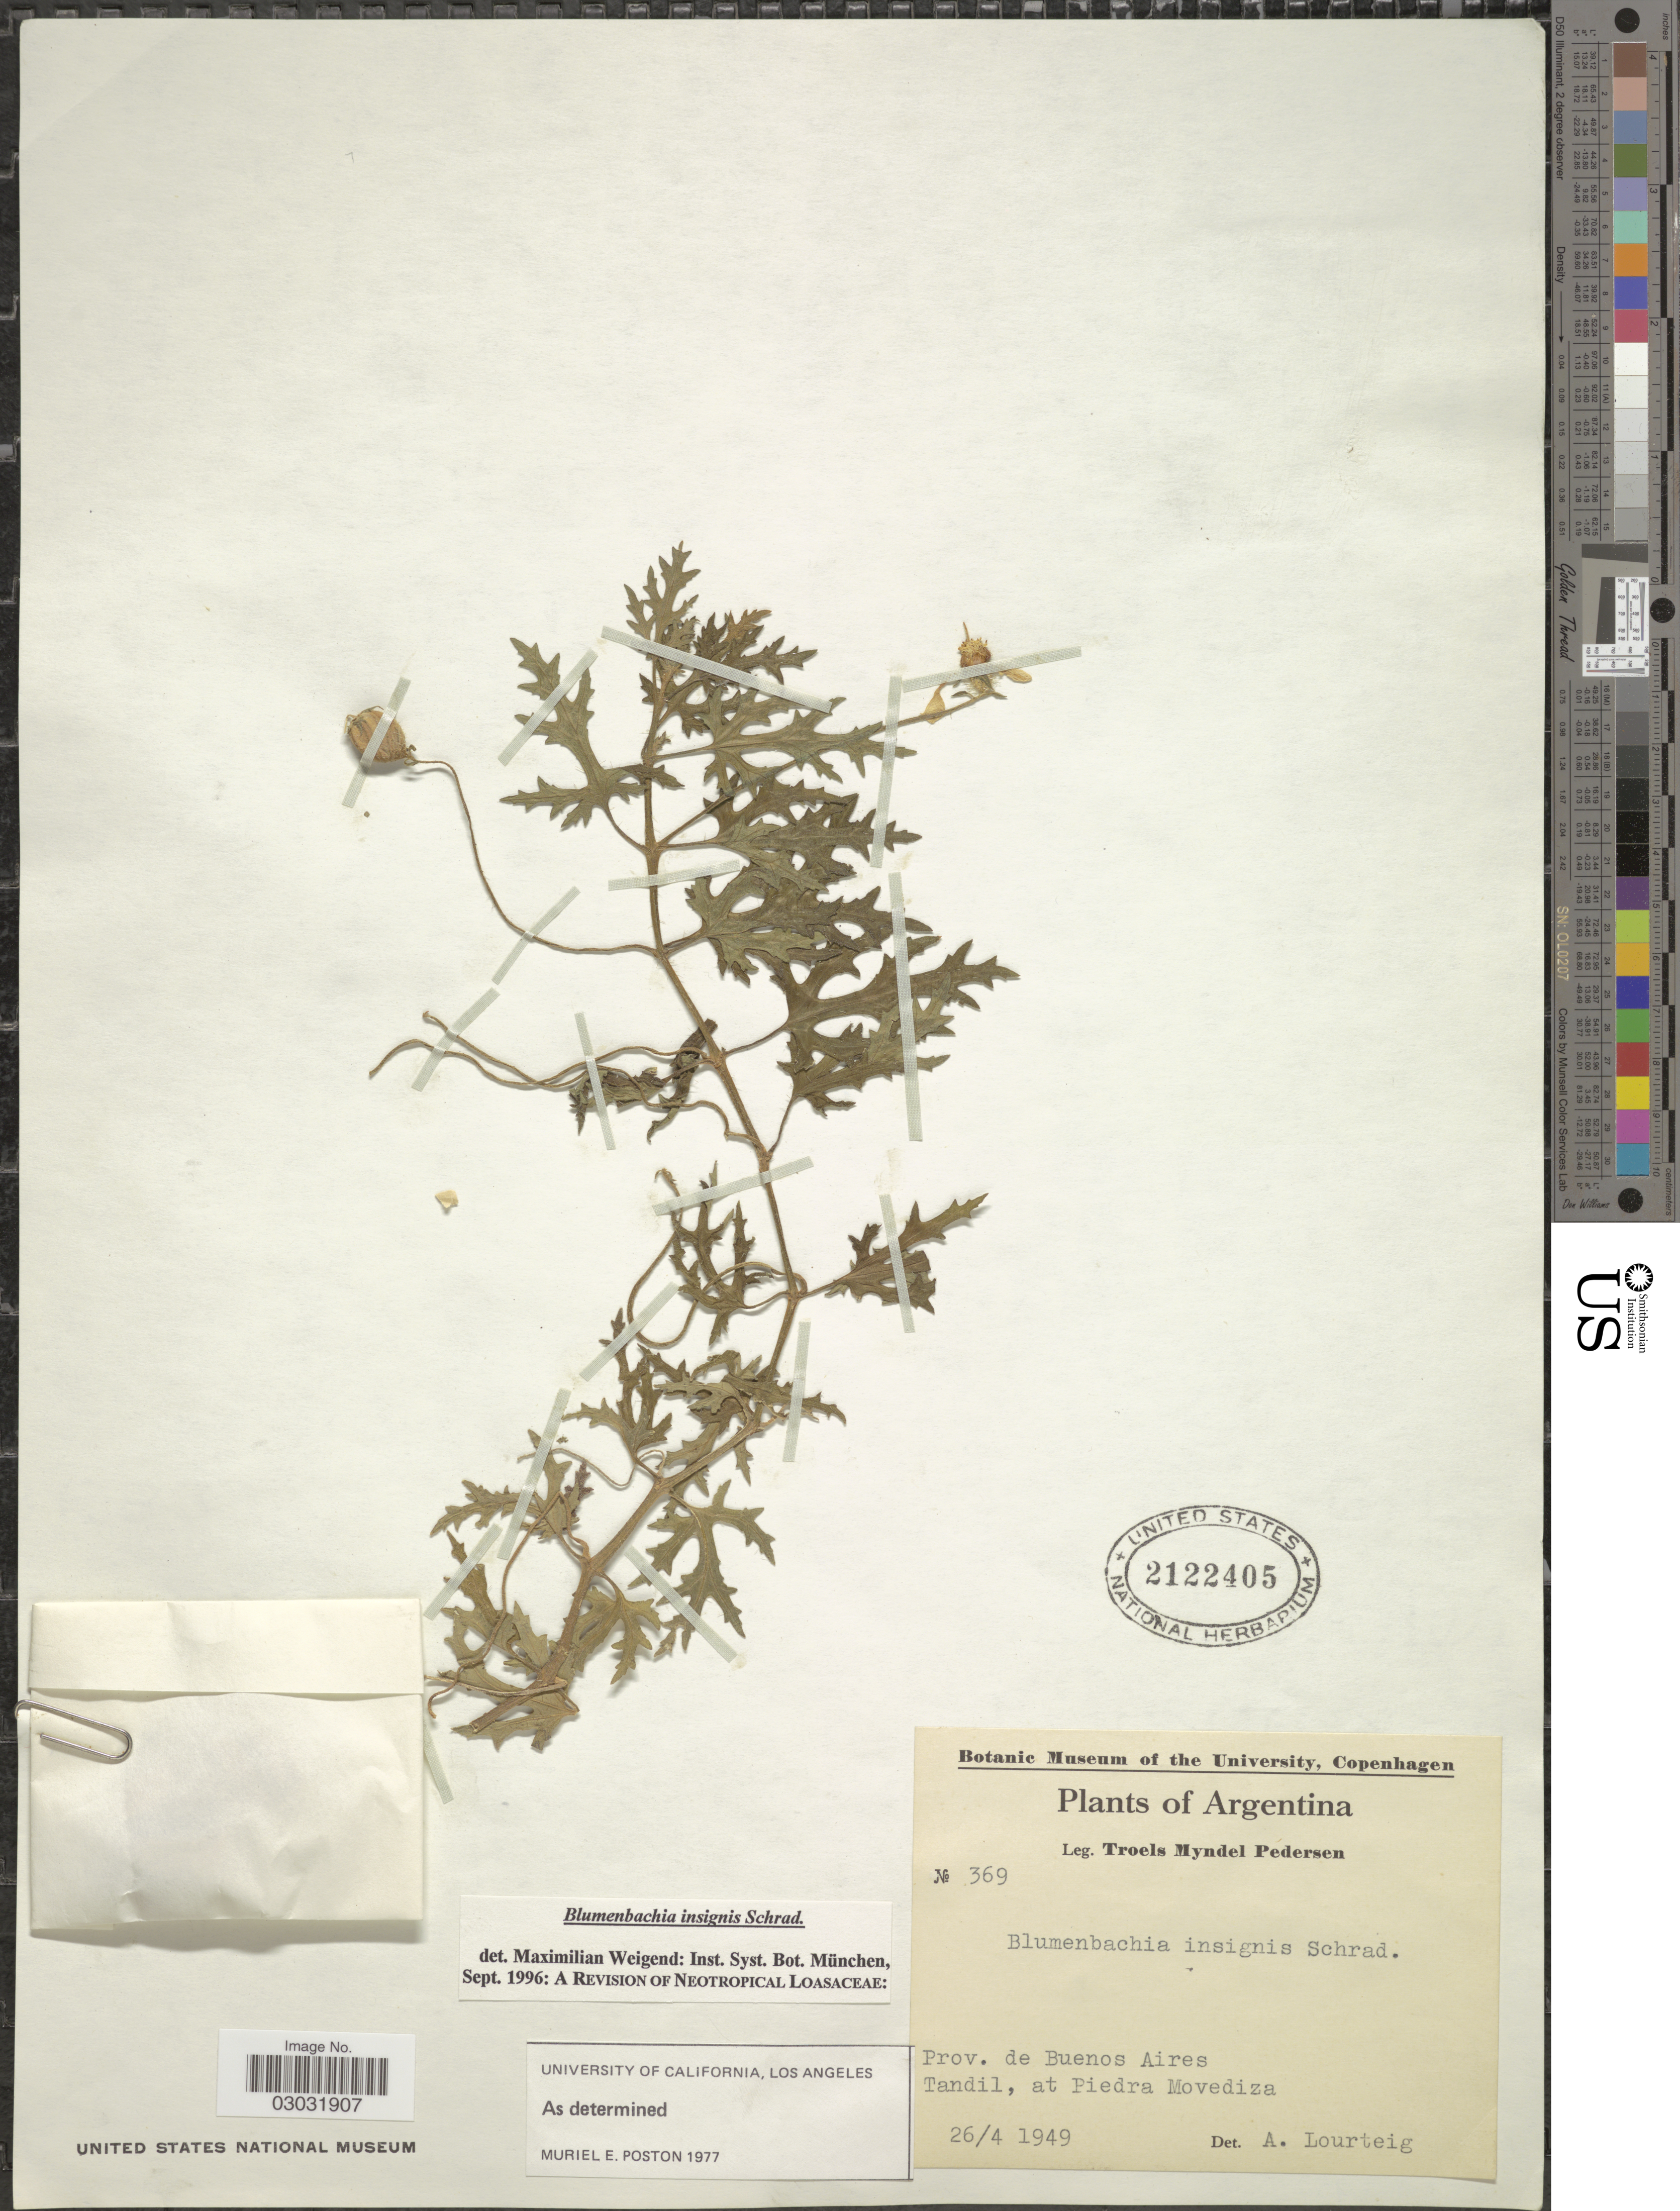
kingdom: Plantae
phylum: Tracheophyta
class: Magnoliopsida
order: Cornales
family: Loasaceae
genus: Blumenbachia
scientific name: Blumenbachia insignis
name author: Schrad.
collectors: T. Pederson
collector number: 369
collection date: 1949-04-26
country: Argentina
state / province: Buenos Aires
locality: Tandil, at Piedra Movediza.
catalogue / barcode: US 2122405